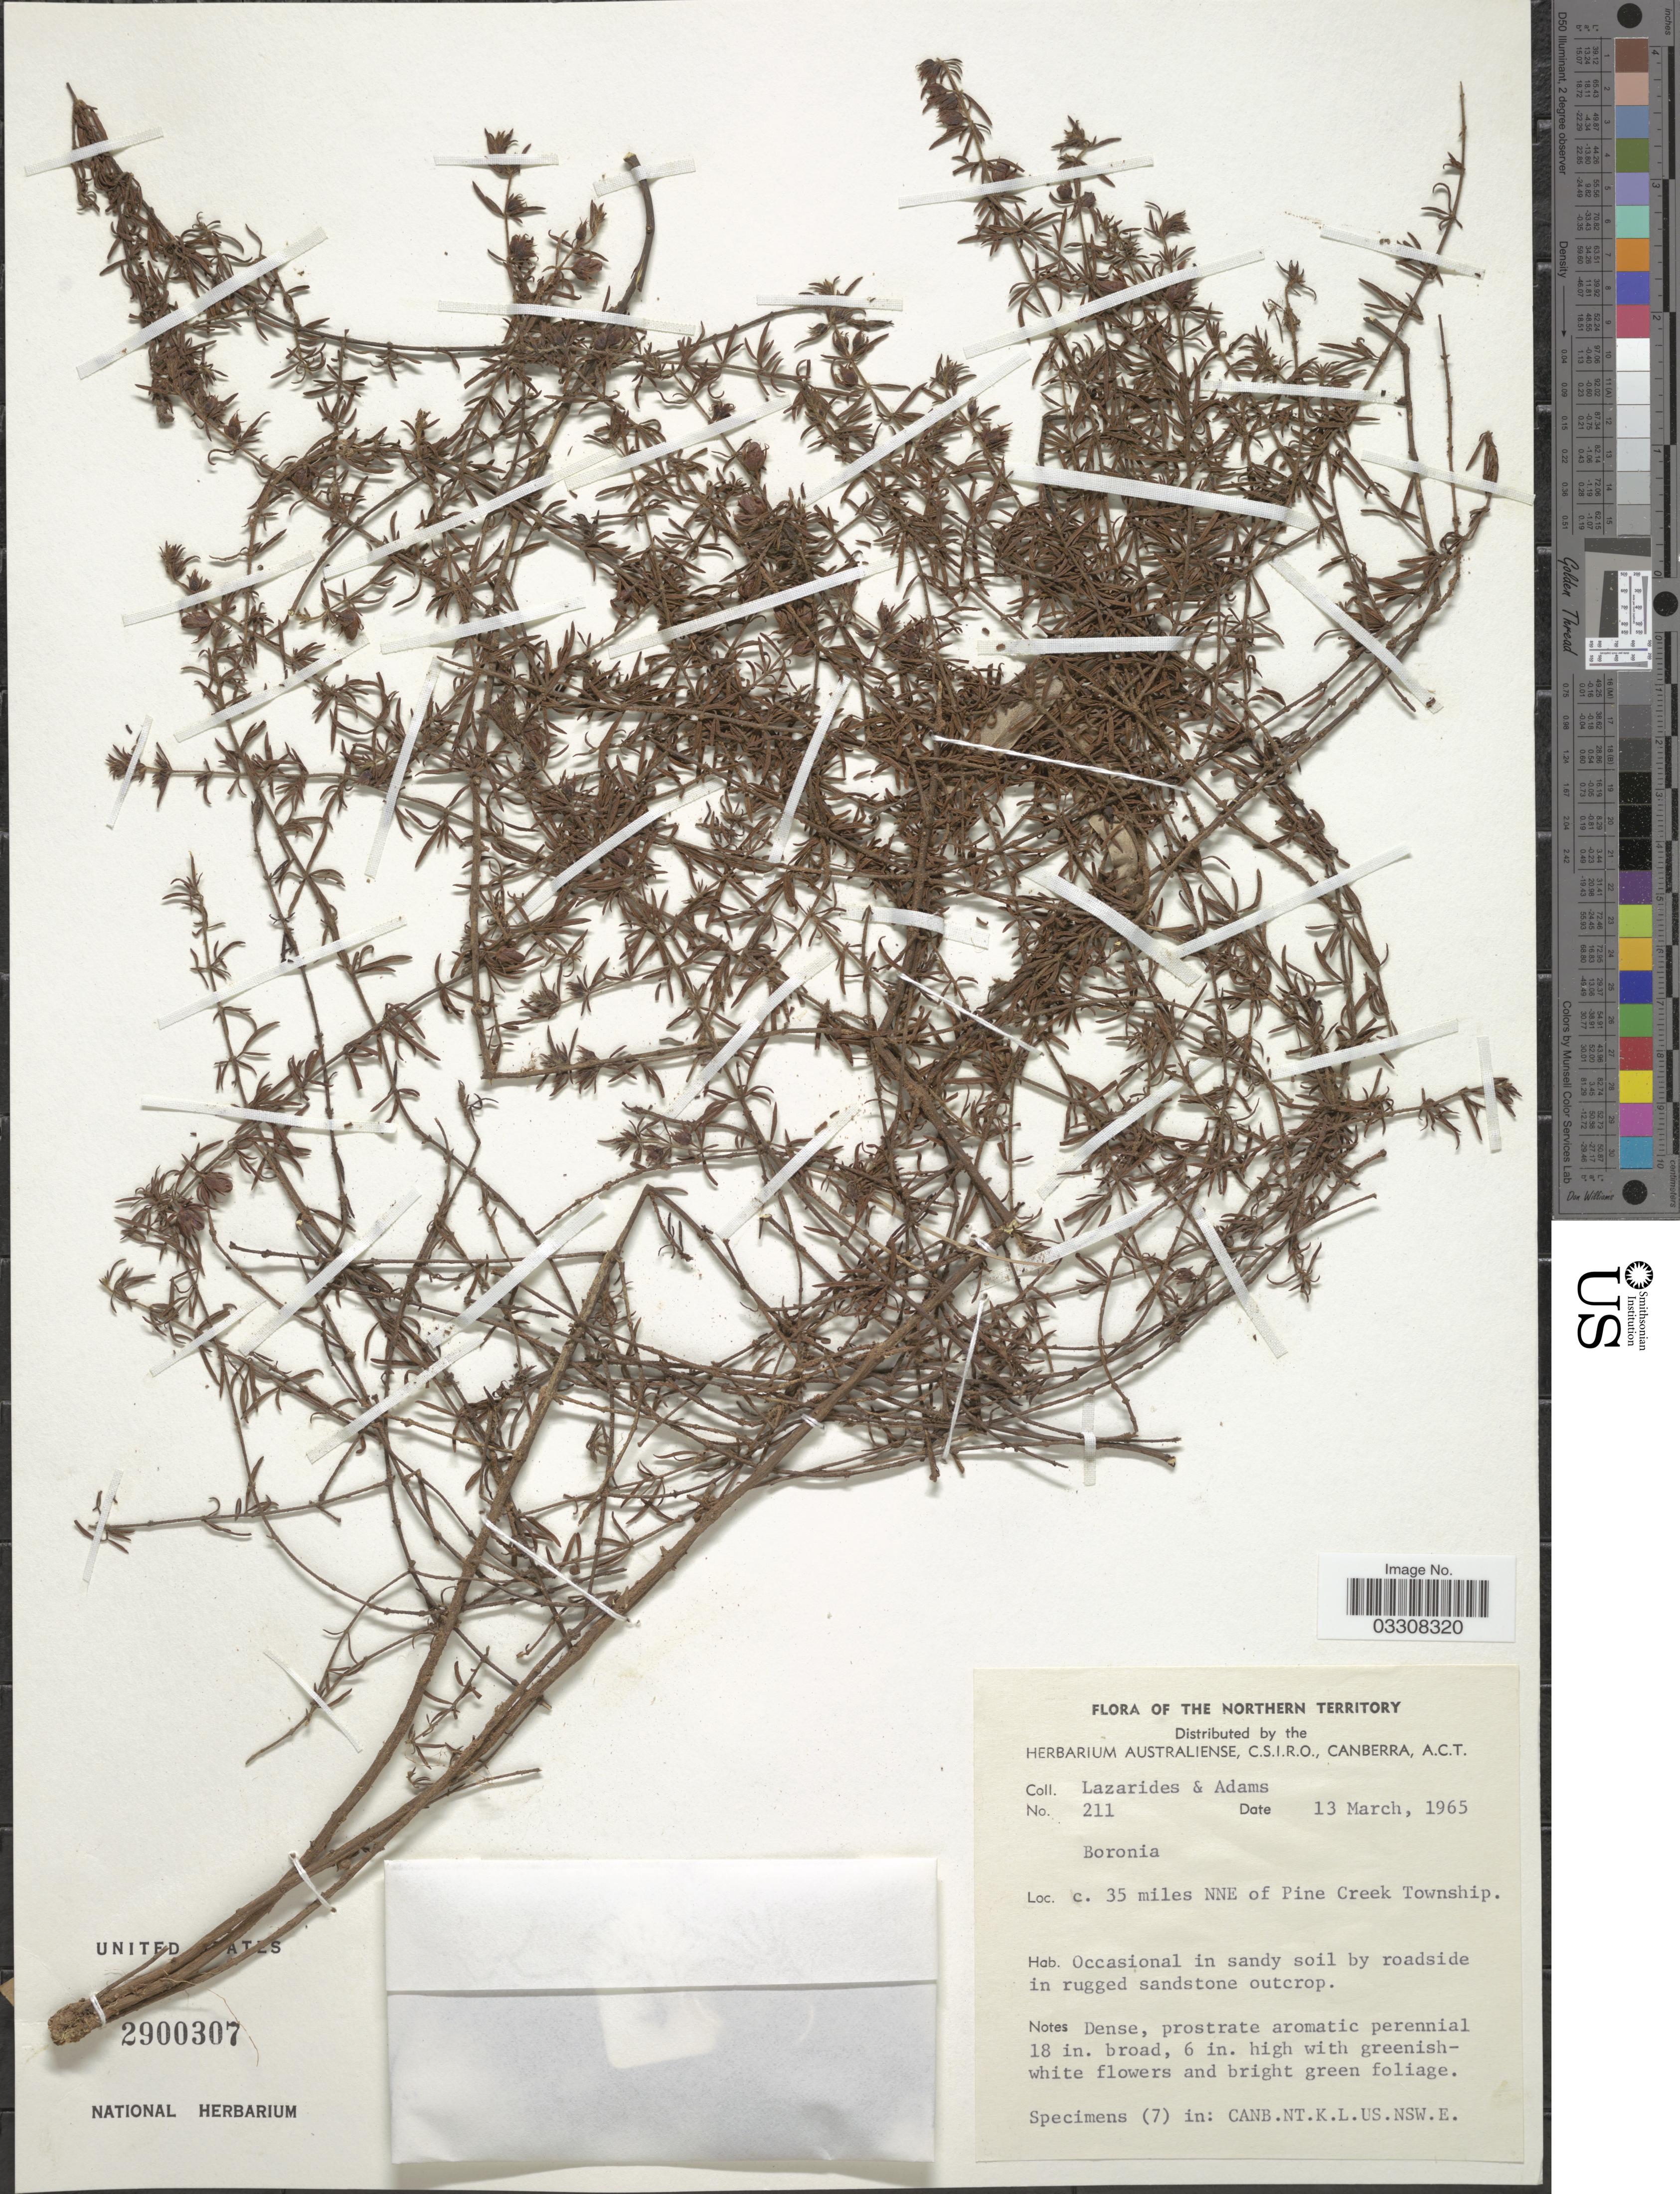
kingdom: Plantae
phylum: Tracheophyta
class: Magnoliopsida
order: Sapindales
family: Rutaceae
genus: Boronia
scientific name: Boronia sp.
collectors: M. Lazarides & Adams, --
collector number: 211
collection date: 1965-03-13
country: Australia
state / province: Northern Territory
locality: C. 35 miles NNE of Pine Creek Township.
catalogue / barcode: US 2900307